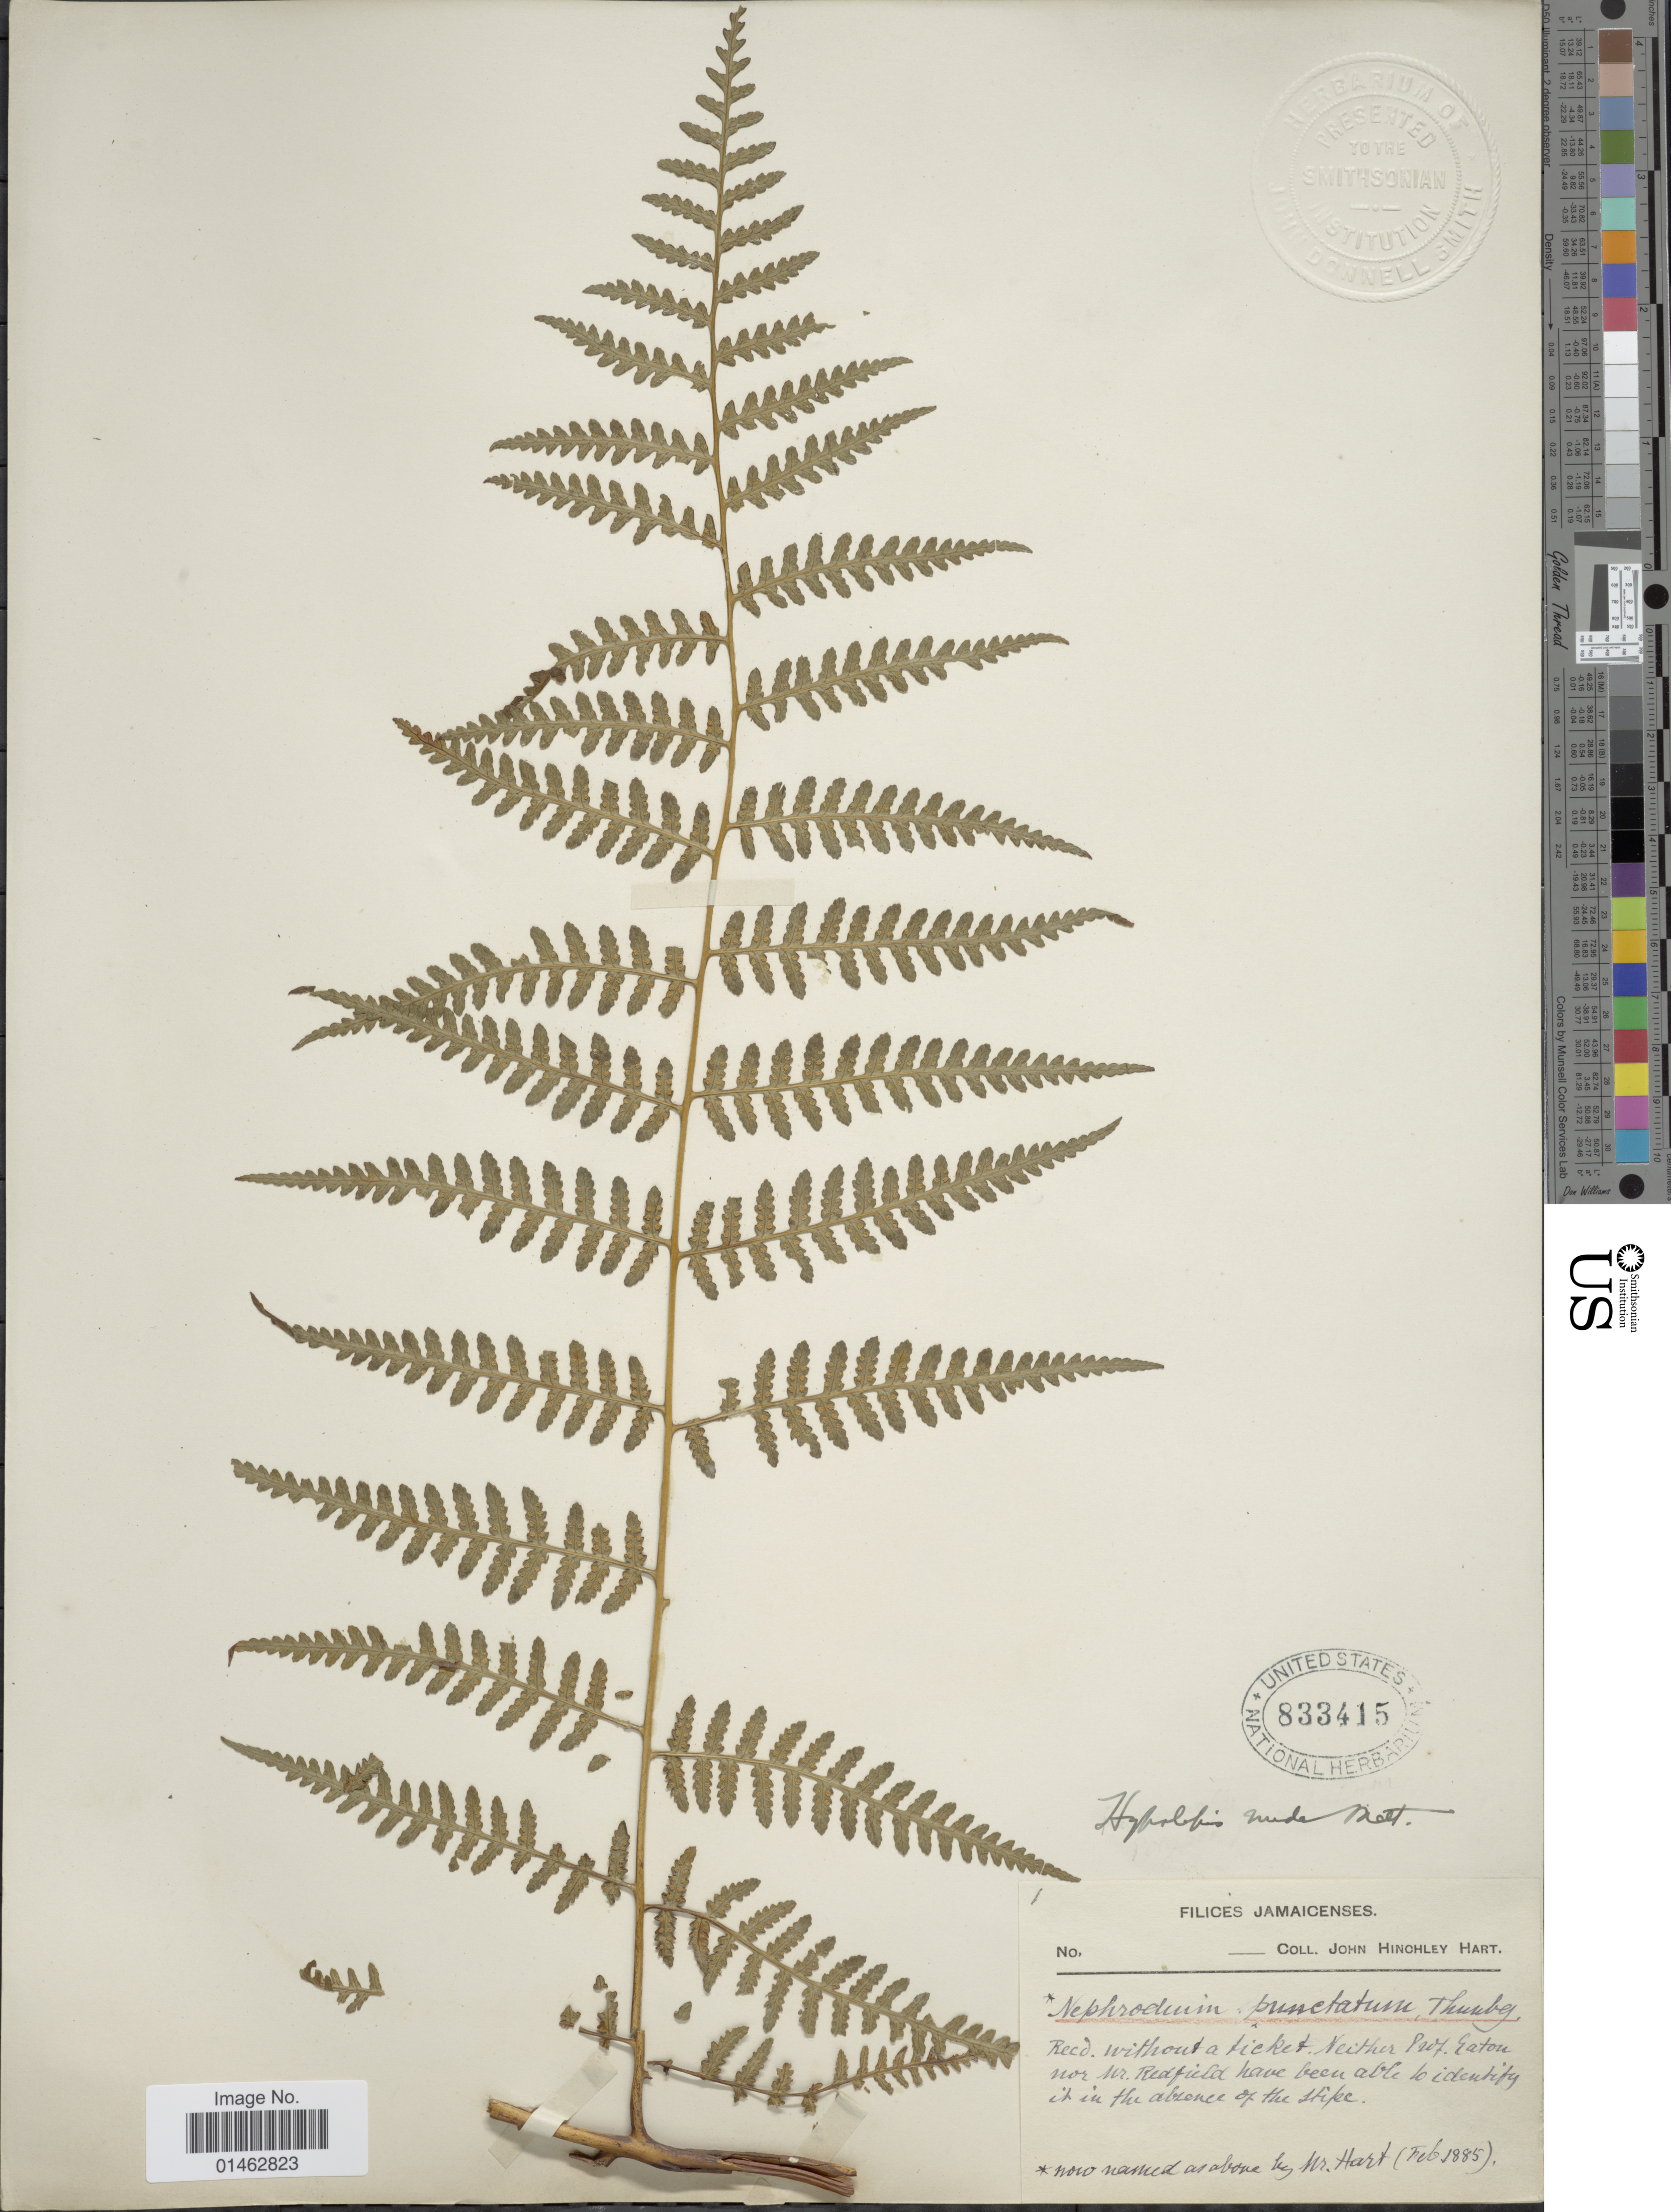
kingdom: Plantae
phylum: Tracheophyta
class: Polypodiopsida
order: Polypodiales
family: Dennstaedtiaceae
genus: Hypolepis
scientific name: Hypolepis nuda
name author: Mett. ex Kuhn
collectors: J. H. Hart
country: Jamaica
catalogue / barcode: US 833415